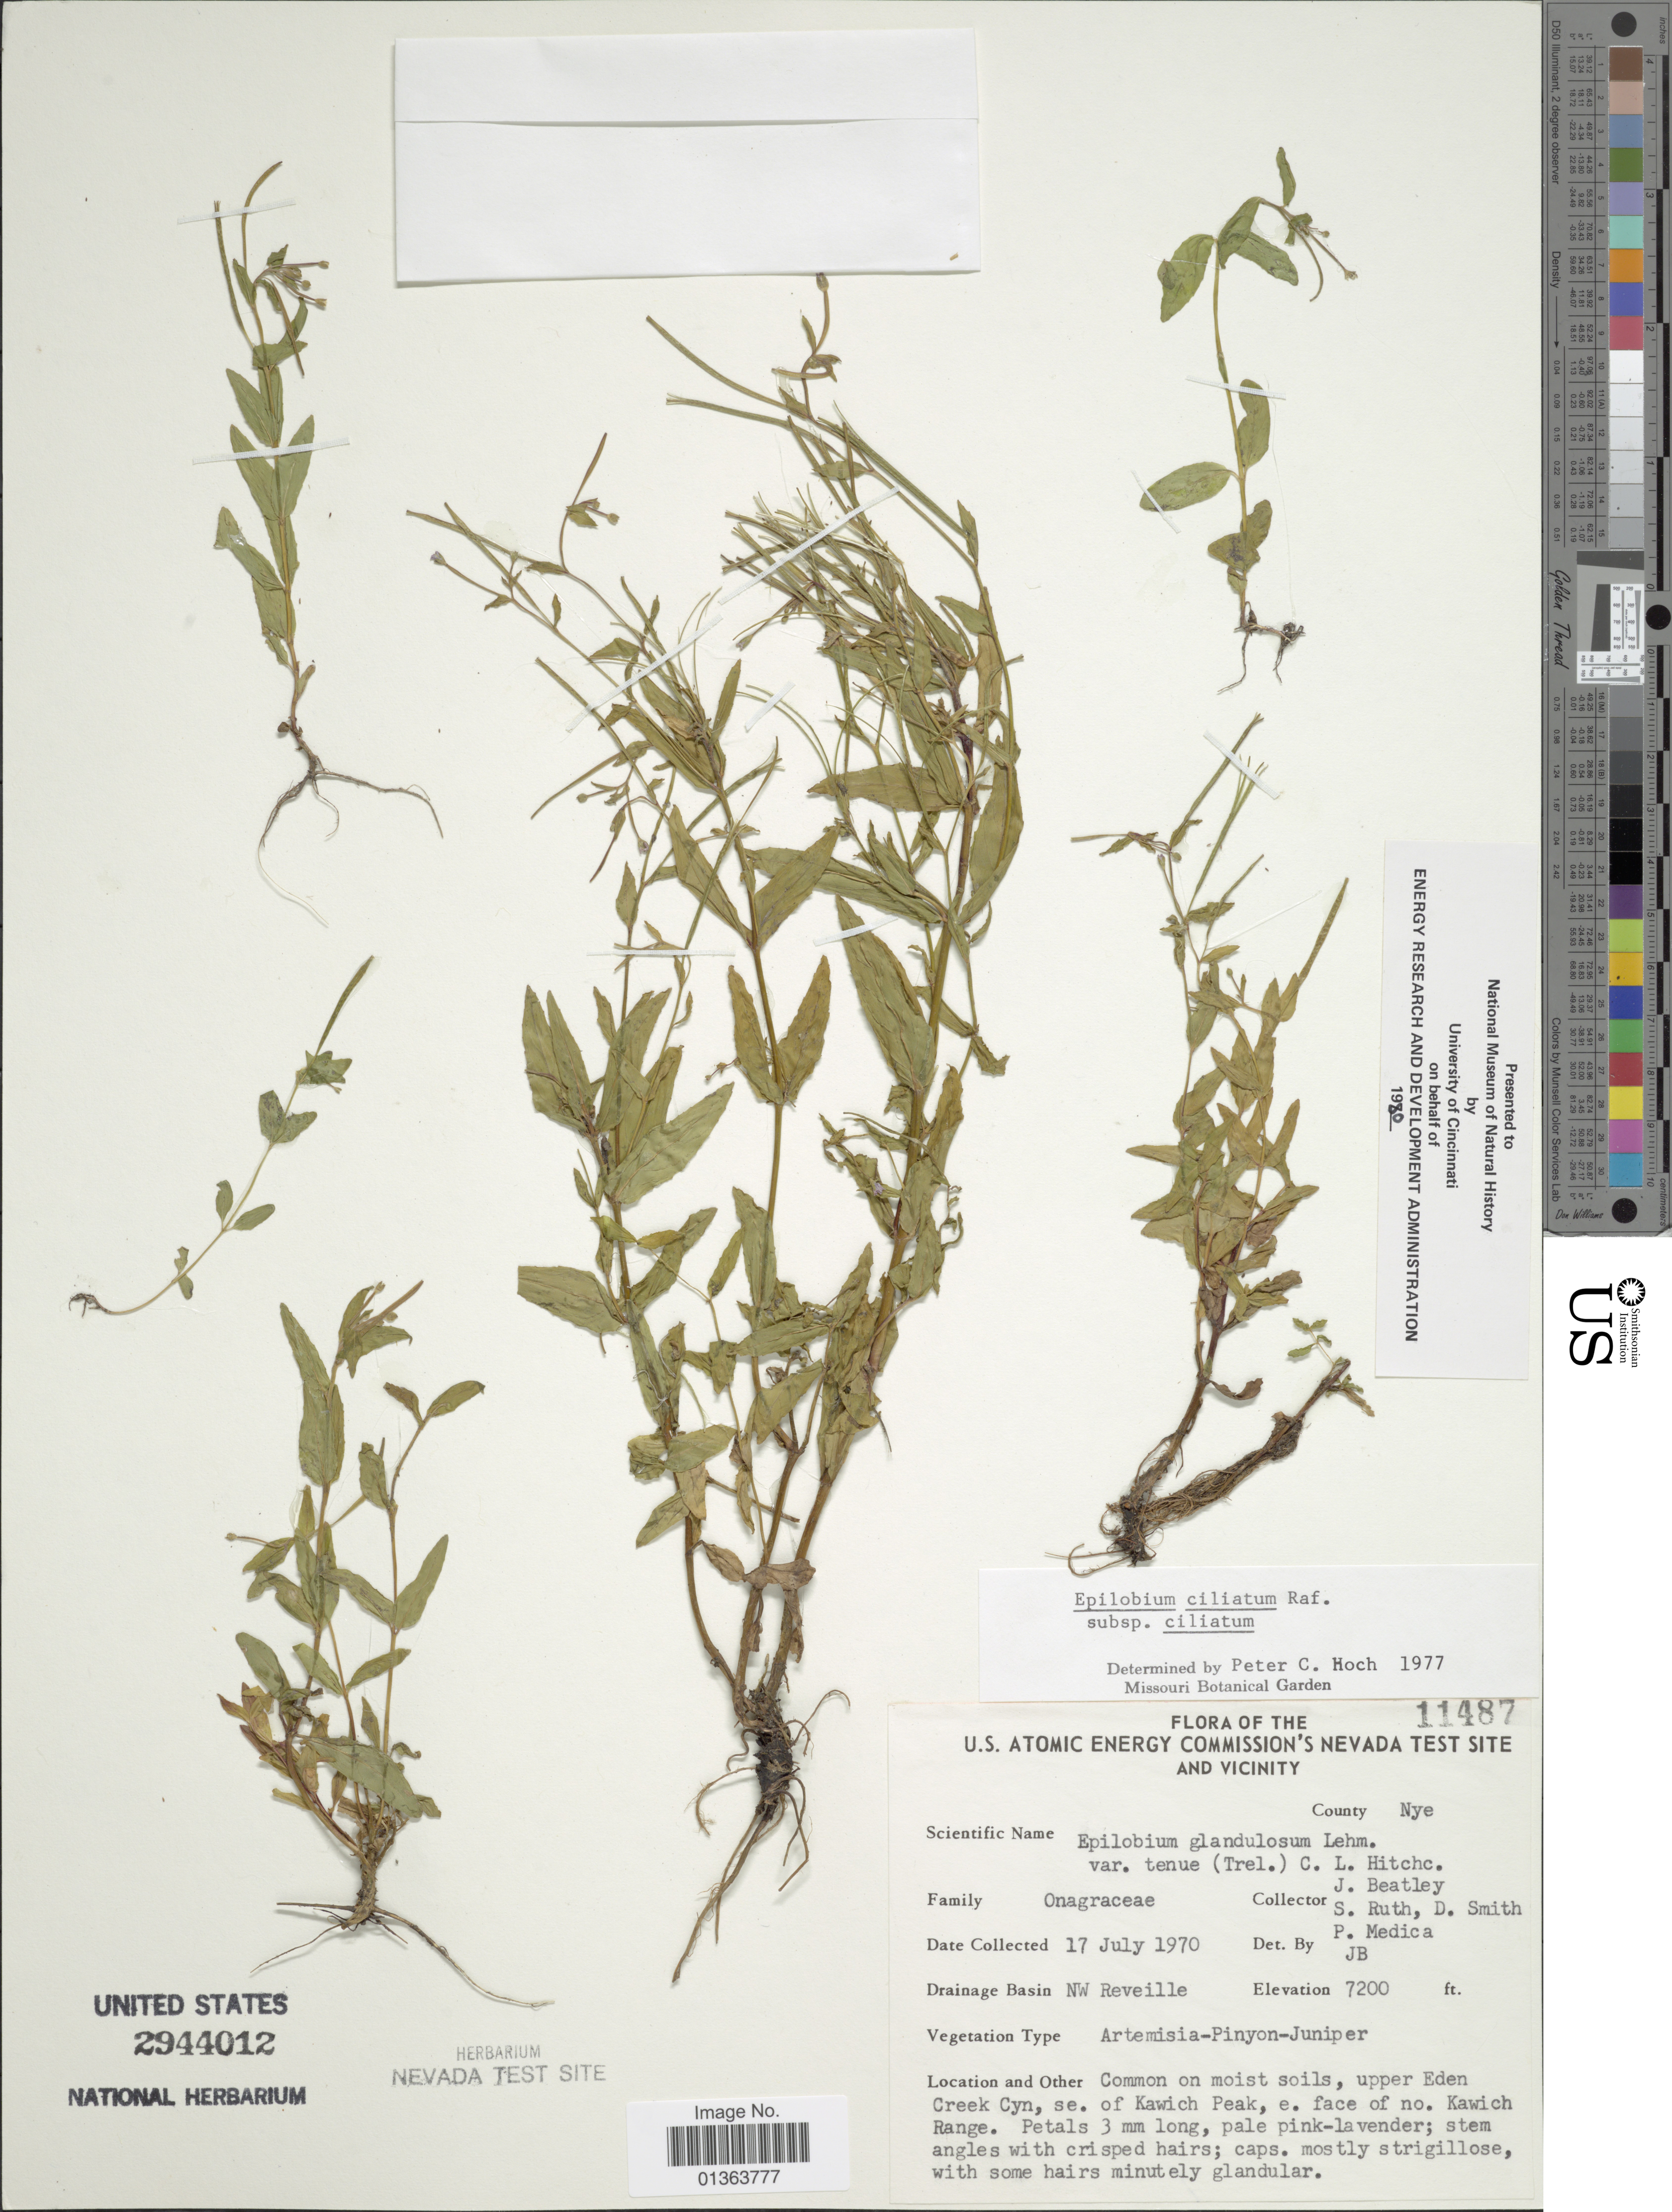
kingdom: Plantae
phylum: Tracheophyta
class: Magnoliopsida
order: Myrtales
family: Onagraceae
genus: Epilobium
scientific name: Epilobium ciliatum subsp. ciliatum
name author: Raf.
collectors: J. C. Beatley, S. Ruth, D. Smith & P. Medica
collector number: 11487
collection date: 1970-07-17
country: United States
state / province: Nevada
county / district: Nye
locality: U.S. atomic energy commission's Nevada test site and vicinity. Drainage Basin NW Reveille. Upper Eden Creek Cyn, se. of Kawich Peak, e. face of no. Kawich Range.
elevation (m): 2195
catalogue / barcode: US 2944012